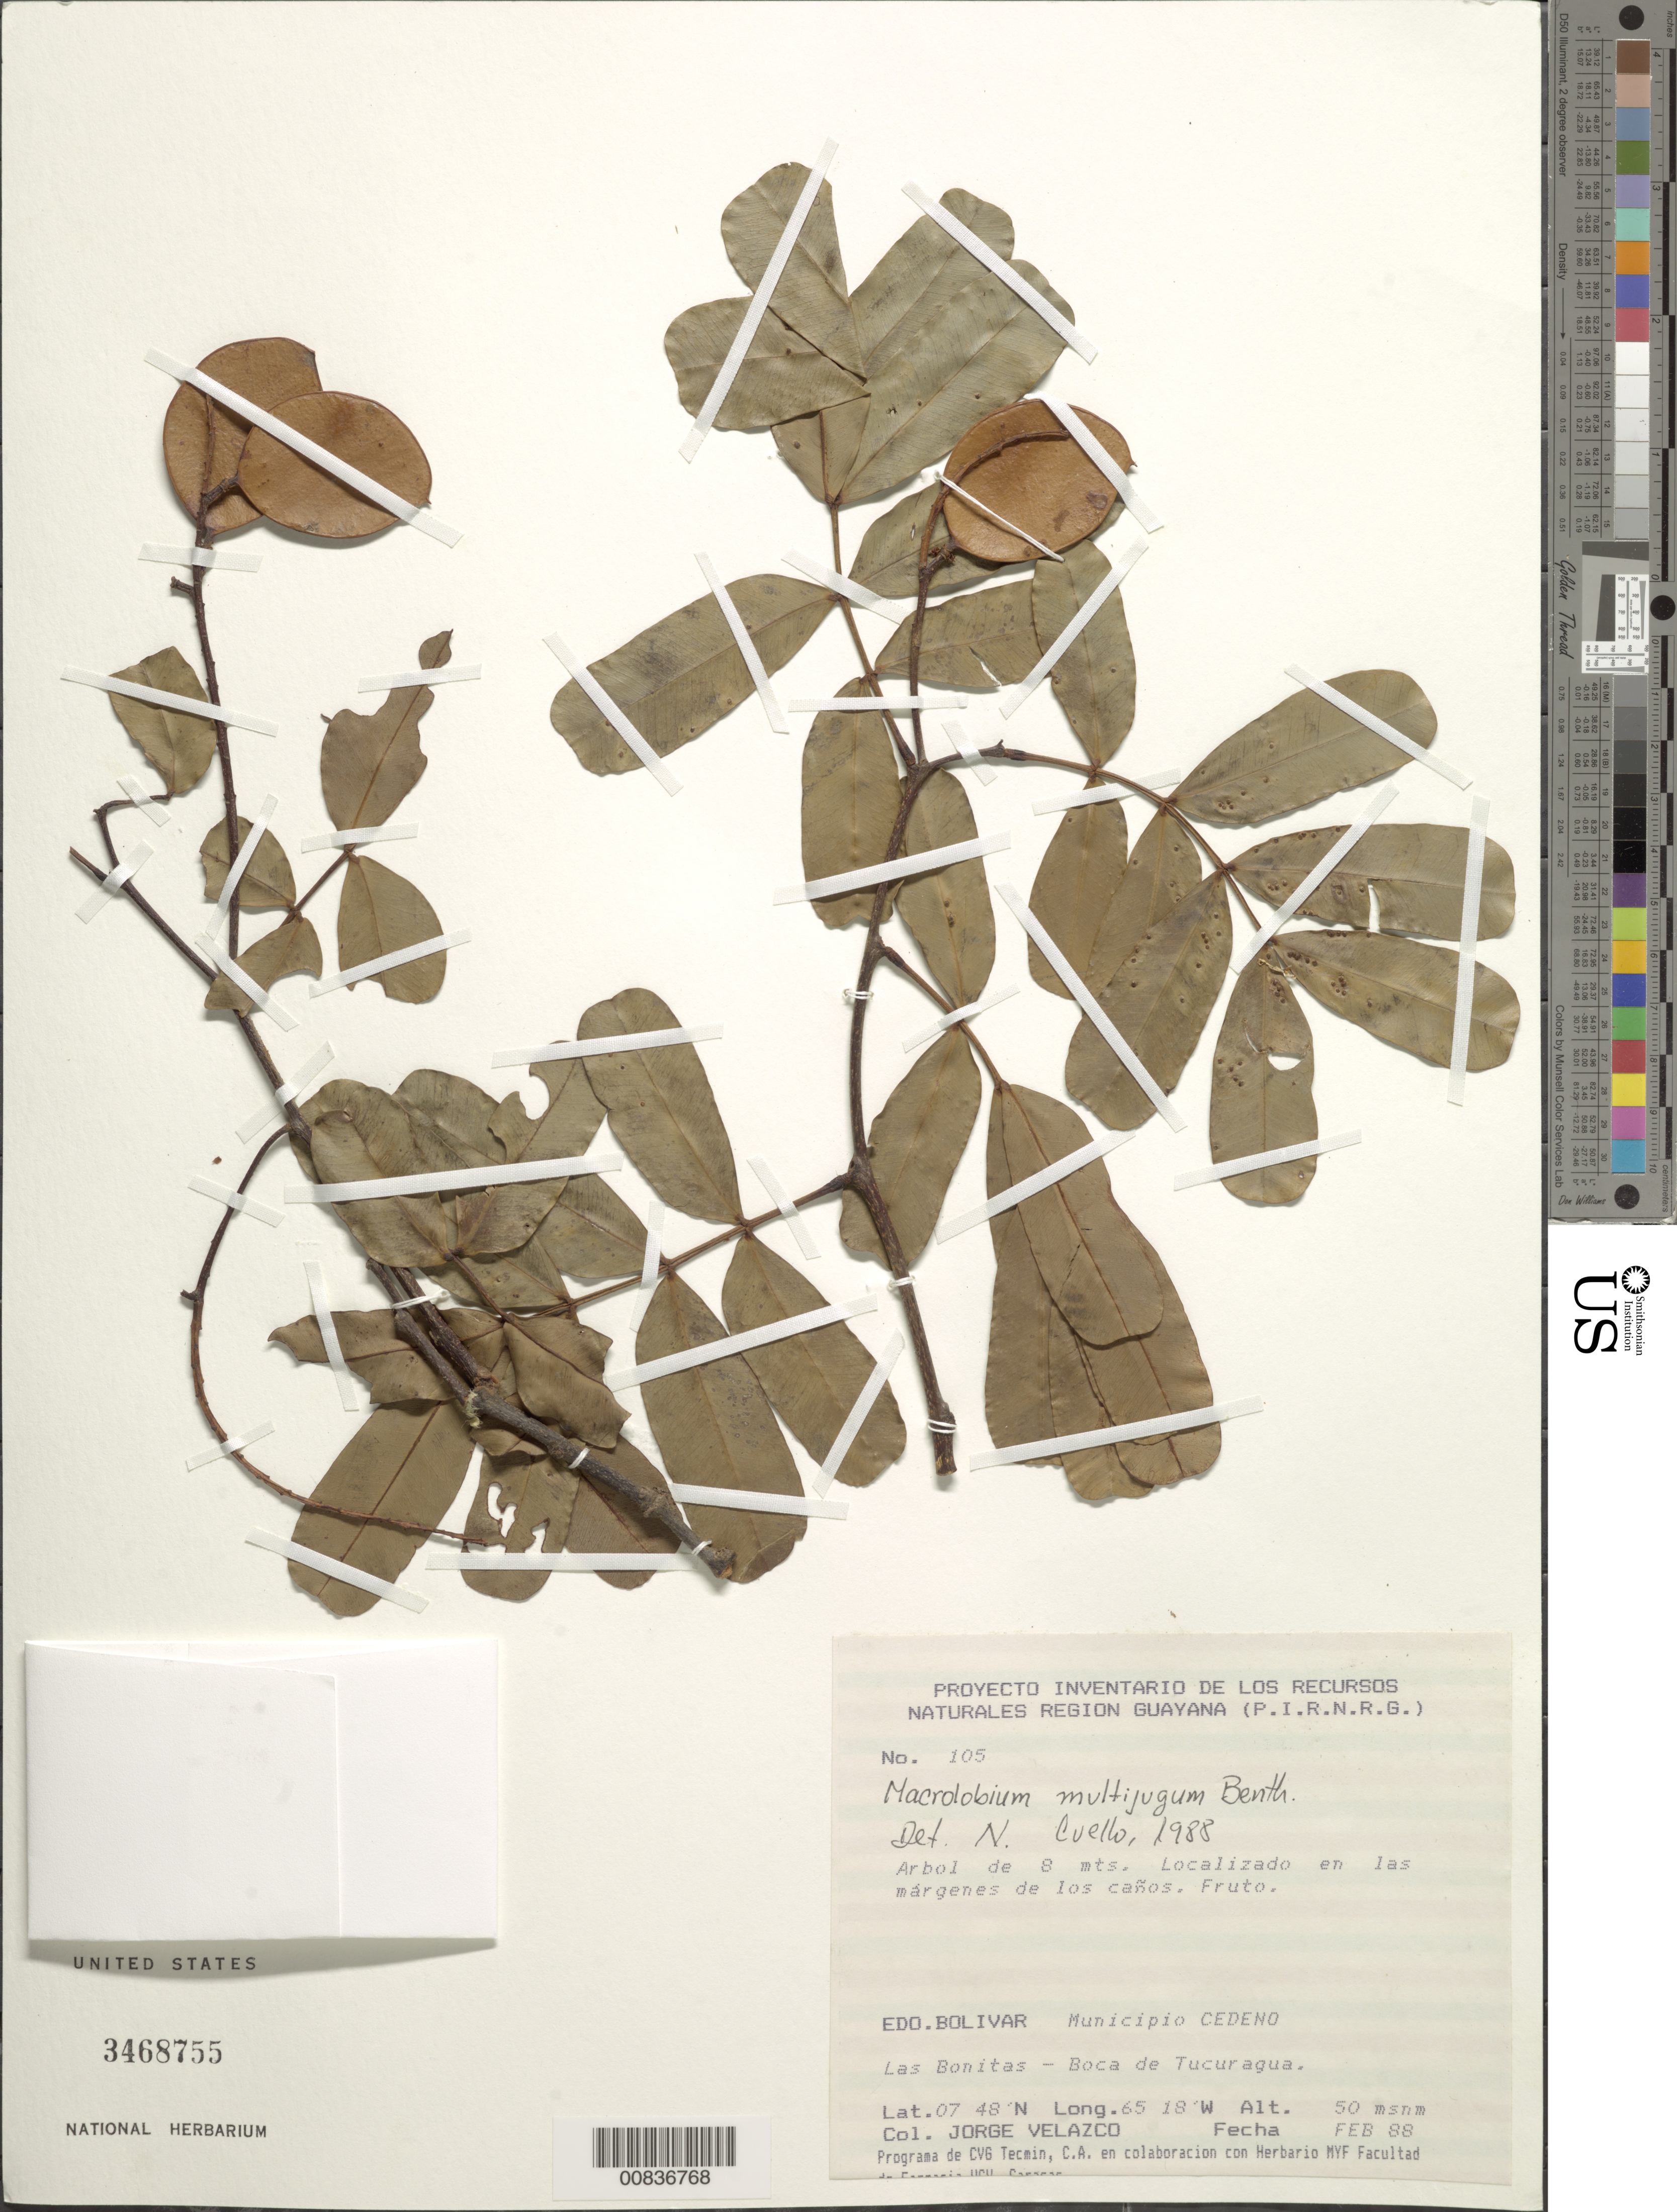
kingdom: Plantae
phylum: Tracheophyta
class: Magnoliopsida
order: Fabales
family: Fabaceae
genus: Macrolobium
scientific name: Macrolobium multijugum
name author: (DC.) Benth.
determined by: Cuello, Nidia L.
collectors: J. Velazco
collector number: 105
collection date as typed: Feb-88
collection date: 1988-02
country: Venezuela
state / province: Bolívar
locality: Mun. Cedeño, Las Bonitas-Boca de Tucuragua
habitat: Localizado en las margenes de los canos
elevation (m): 50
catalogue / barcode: US 3468755